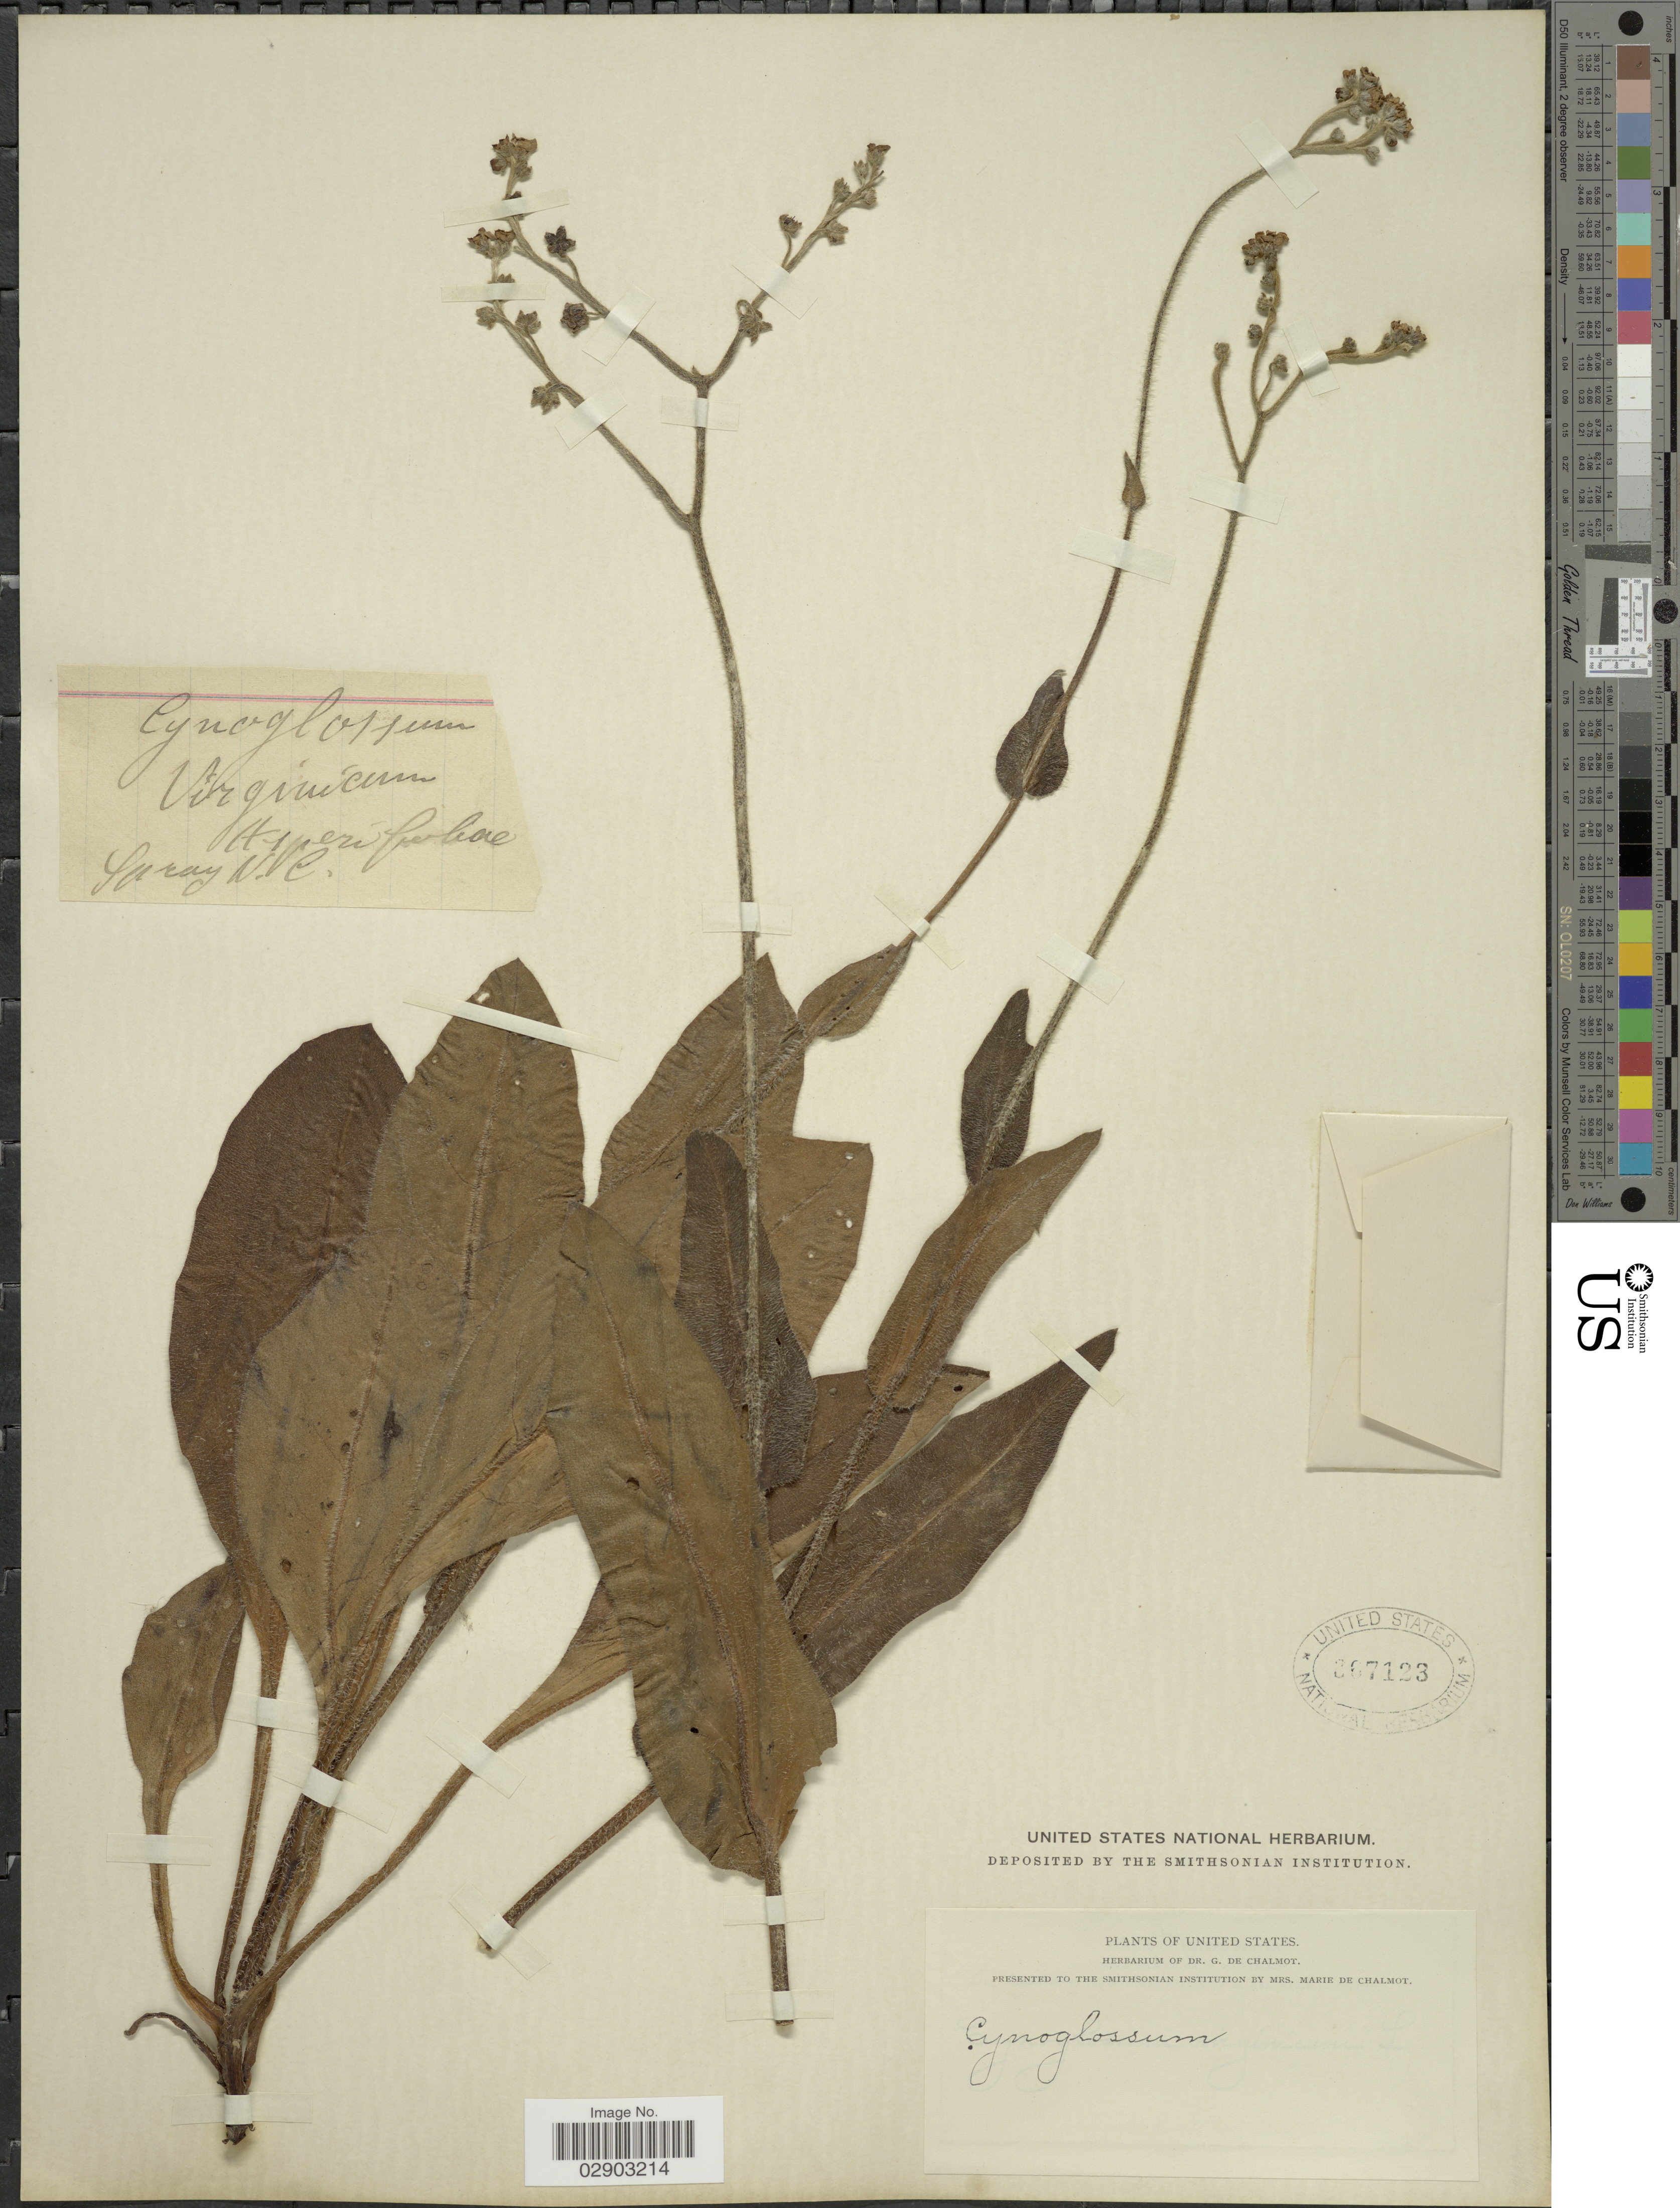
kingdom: Plantae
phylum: Tracheophyta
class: Magnoliopsida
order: Boraginales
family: Boraginaceae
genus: Cynoglossum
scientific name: Cynoglossum virginianum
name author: L.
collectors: ex herb. G. de Chalmot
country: United States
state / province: North Carolina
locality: Surry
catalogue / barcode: US 367123